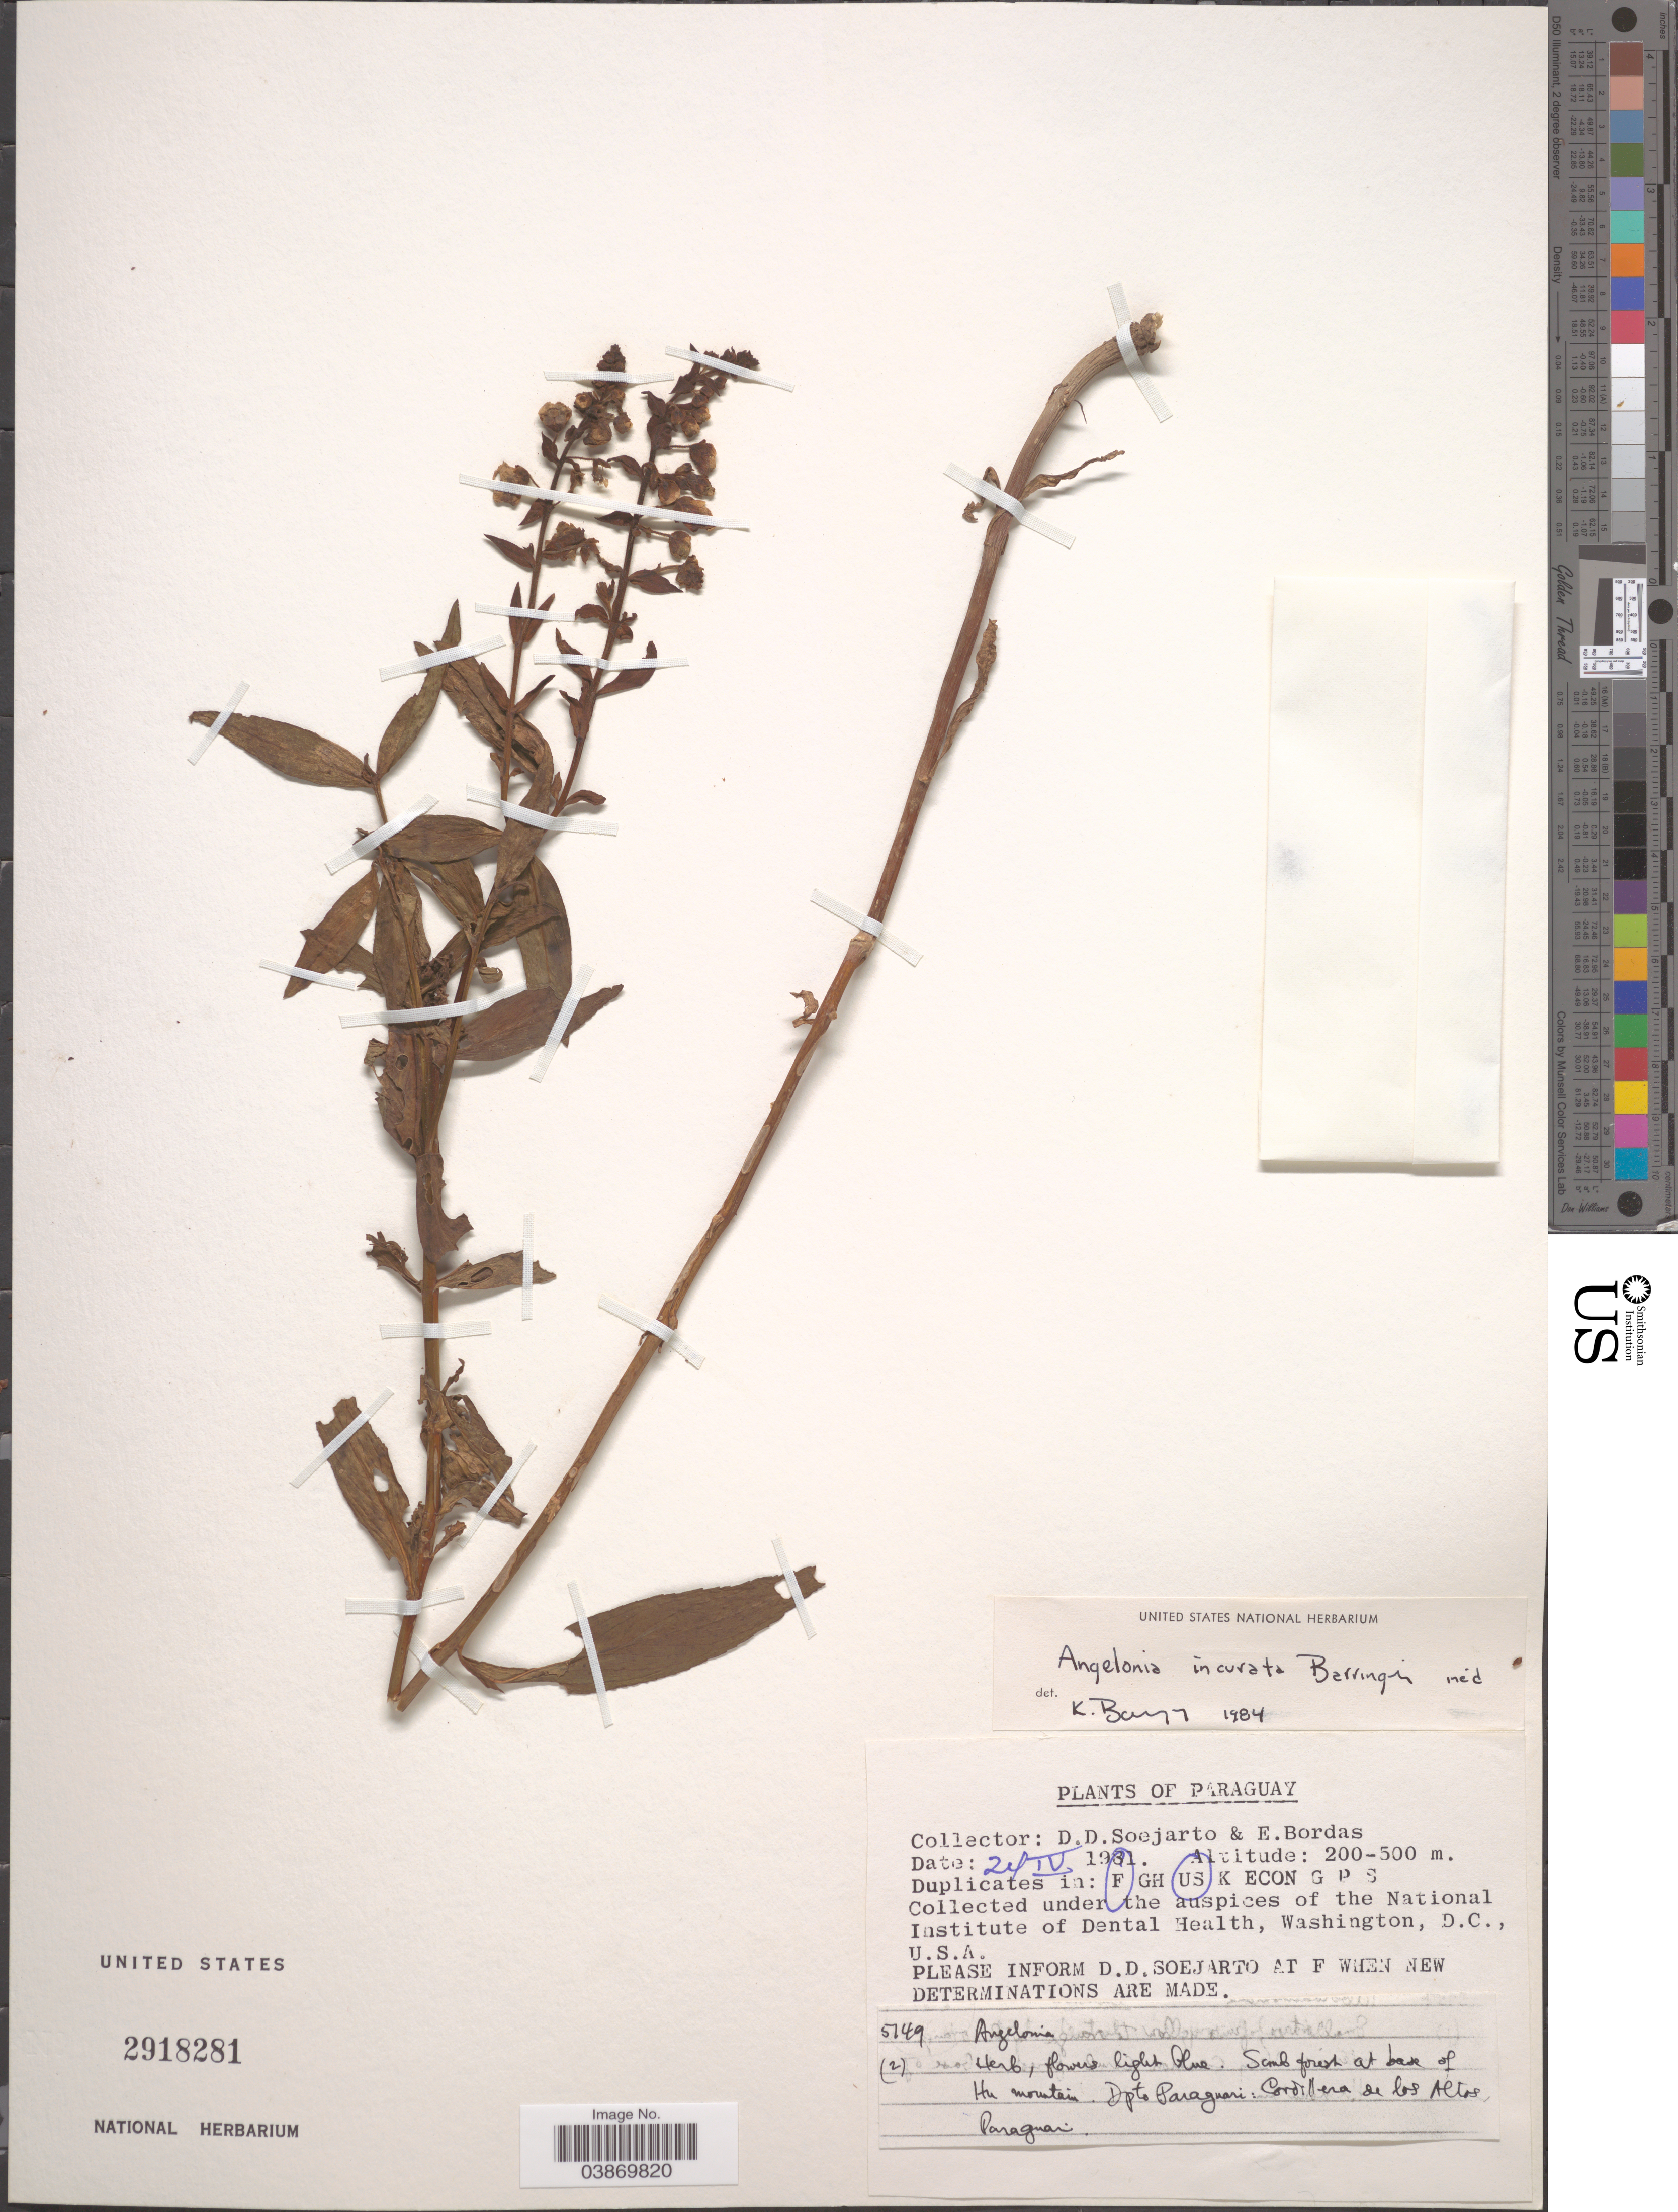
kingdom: Plantae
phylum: Tracheophyta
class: Magnoliopsida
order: Lamiales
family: Plantaginaceae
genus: Angelonia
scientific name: Angelonia incurata Barringer sp. nov. ined.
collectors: E. Bordas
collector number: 5149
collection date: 1931-04-24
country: Paraguay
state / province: Paraguari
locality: At base of Hu mountain. Dpto Paraguari: Cordillera de los Altos Paraguari.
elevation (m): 200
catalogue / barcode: US 2918281